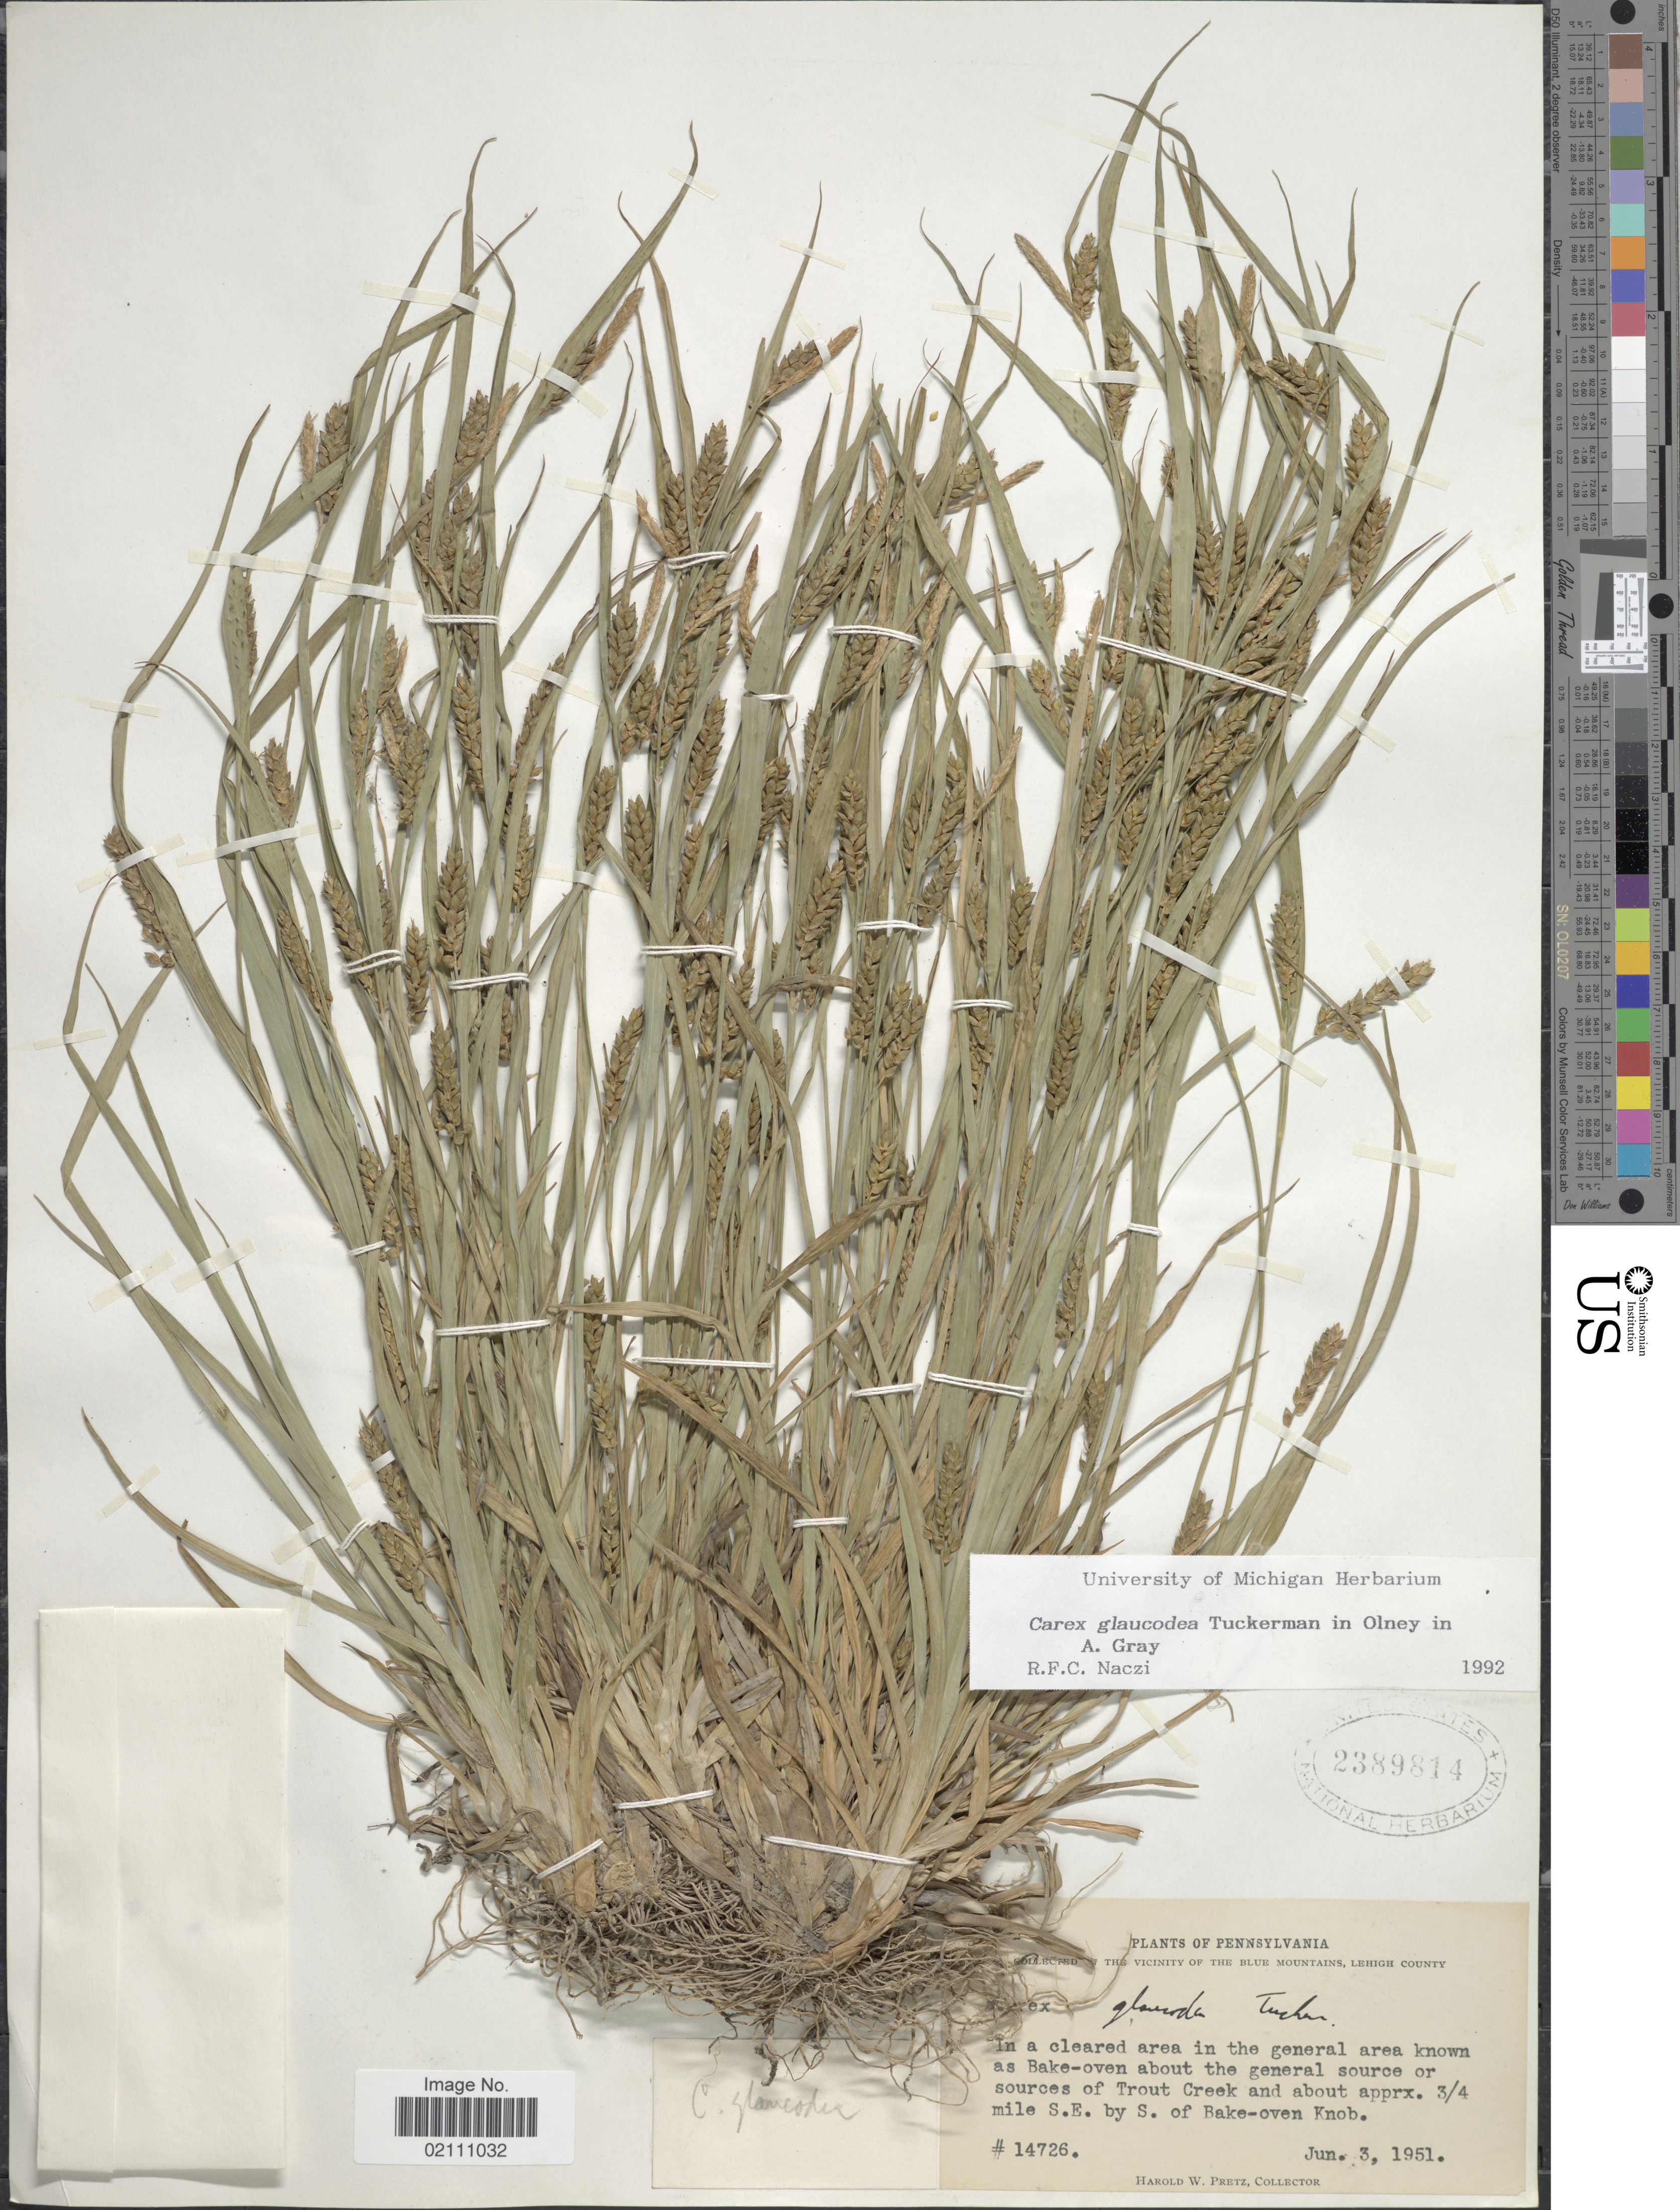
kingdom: Plantae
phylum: Tracheophyta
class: Liliopsida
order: Poales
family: Cyperaceae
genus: Carex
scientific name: Carex glaucodea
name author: Tuck. ex Olney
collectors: H. W. Pretz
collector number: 14726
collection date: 1951-06-03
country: United States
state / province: Pennsylvania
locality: Sources of Trout Creek and about approx 3/4 mile S.E. by S. Bake-oven Knob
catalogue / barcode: US 2389814